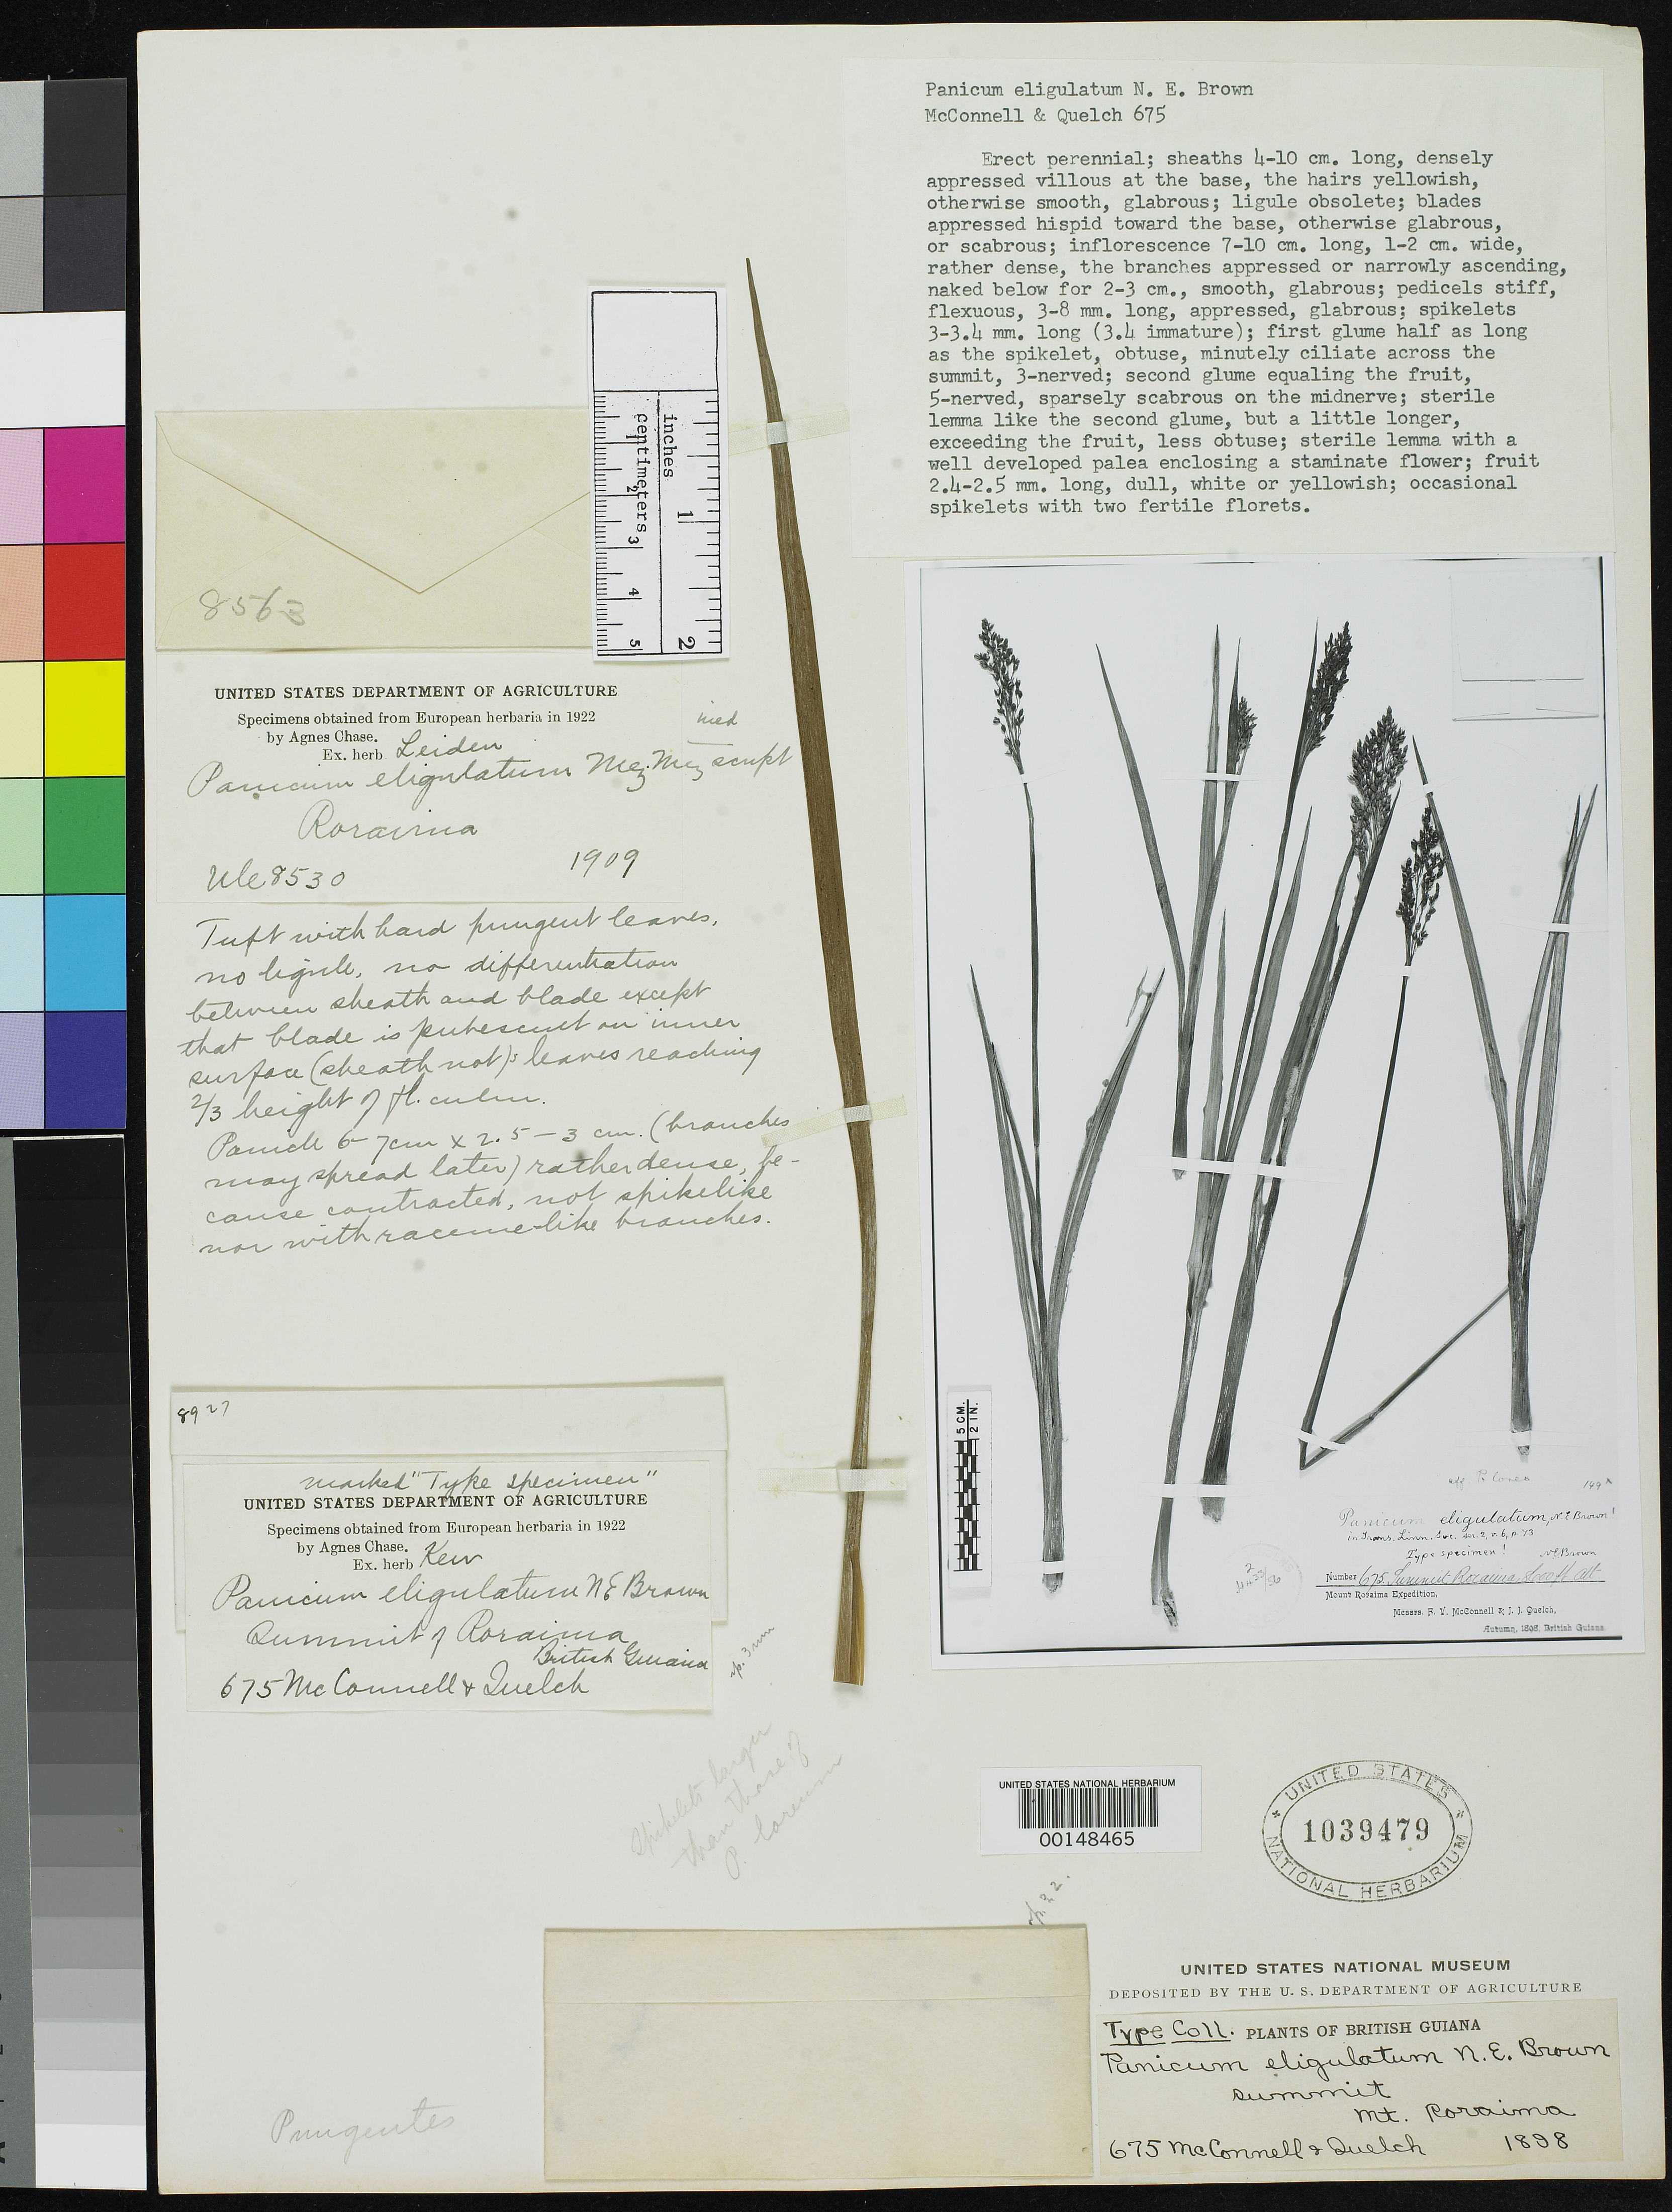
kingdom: Plantae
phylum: Tracheophyta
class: Liliopsida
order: Poales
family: Poaceae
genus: Panicum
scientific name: Panicum eligulatum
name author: N.E. Br.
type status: Type Fragment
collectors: F. McConnell & J. Quelch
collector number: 675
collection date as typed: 1898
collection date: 1898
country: Guyana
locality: Mt. Roraima.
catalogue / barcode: US 1039479